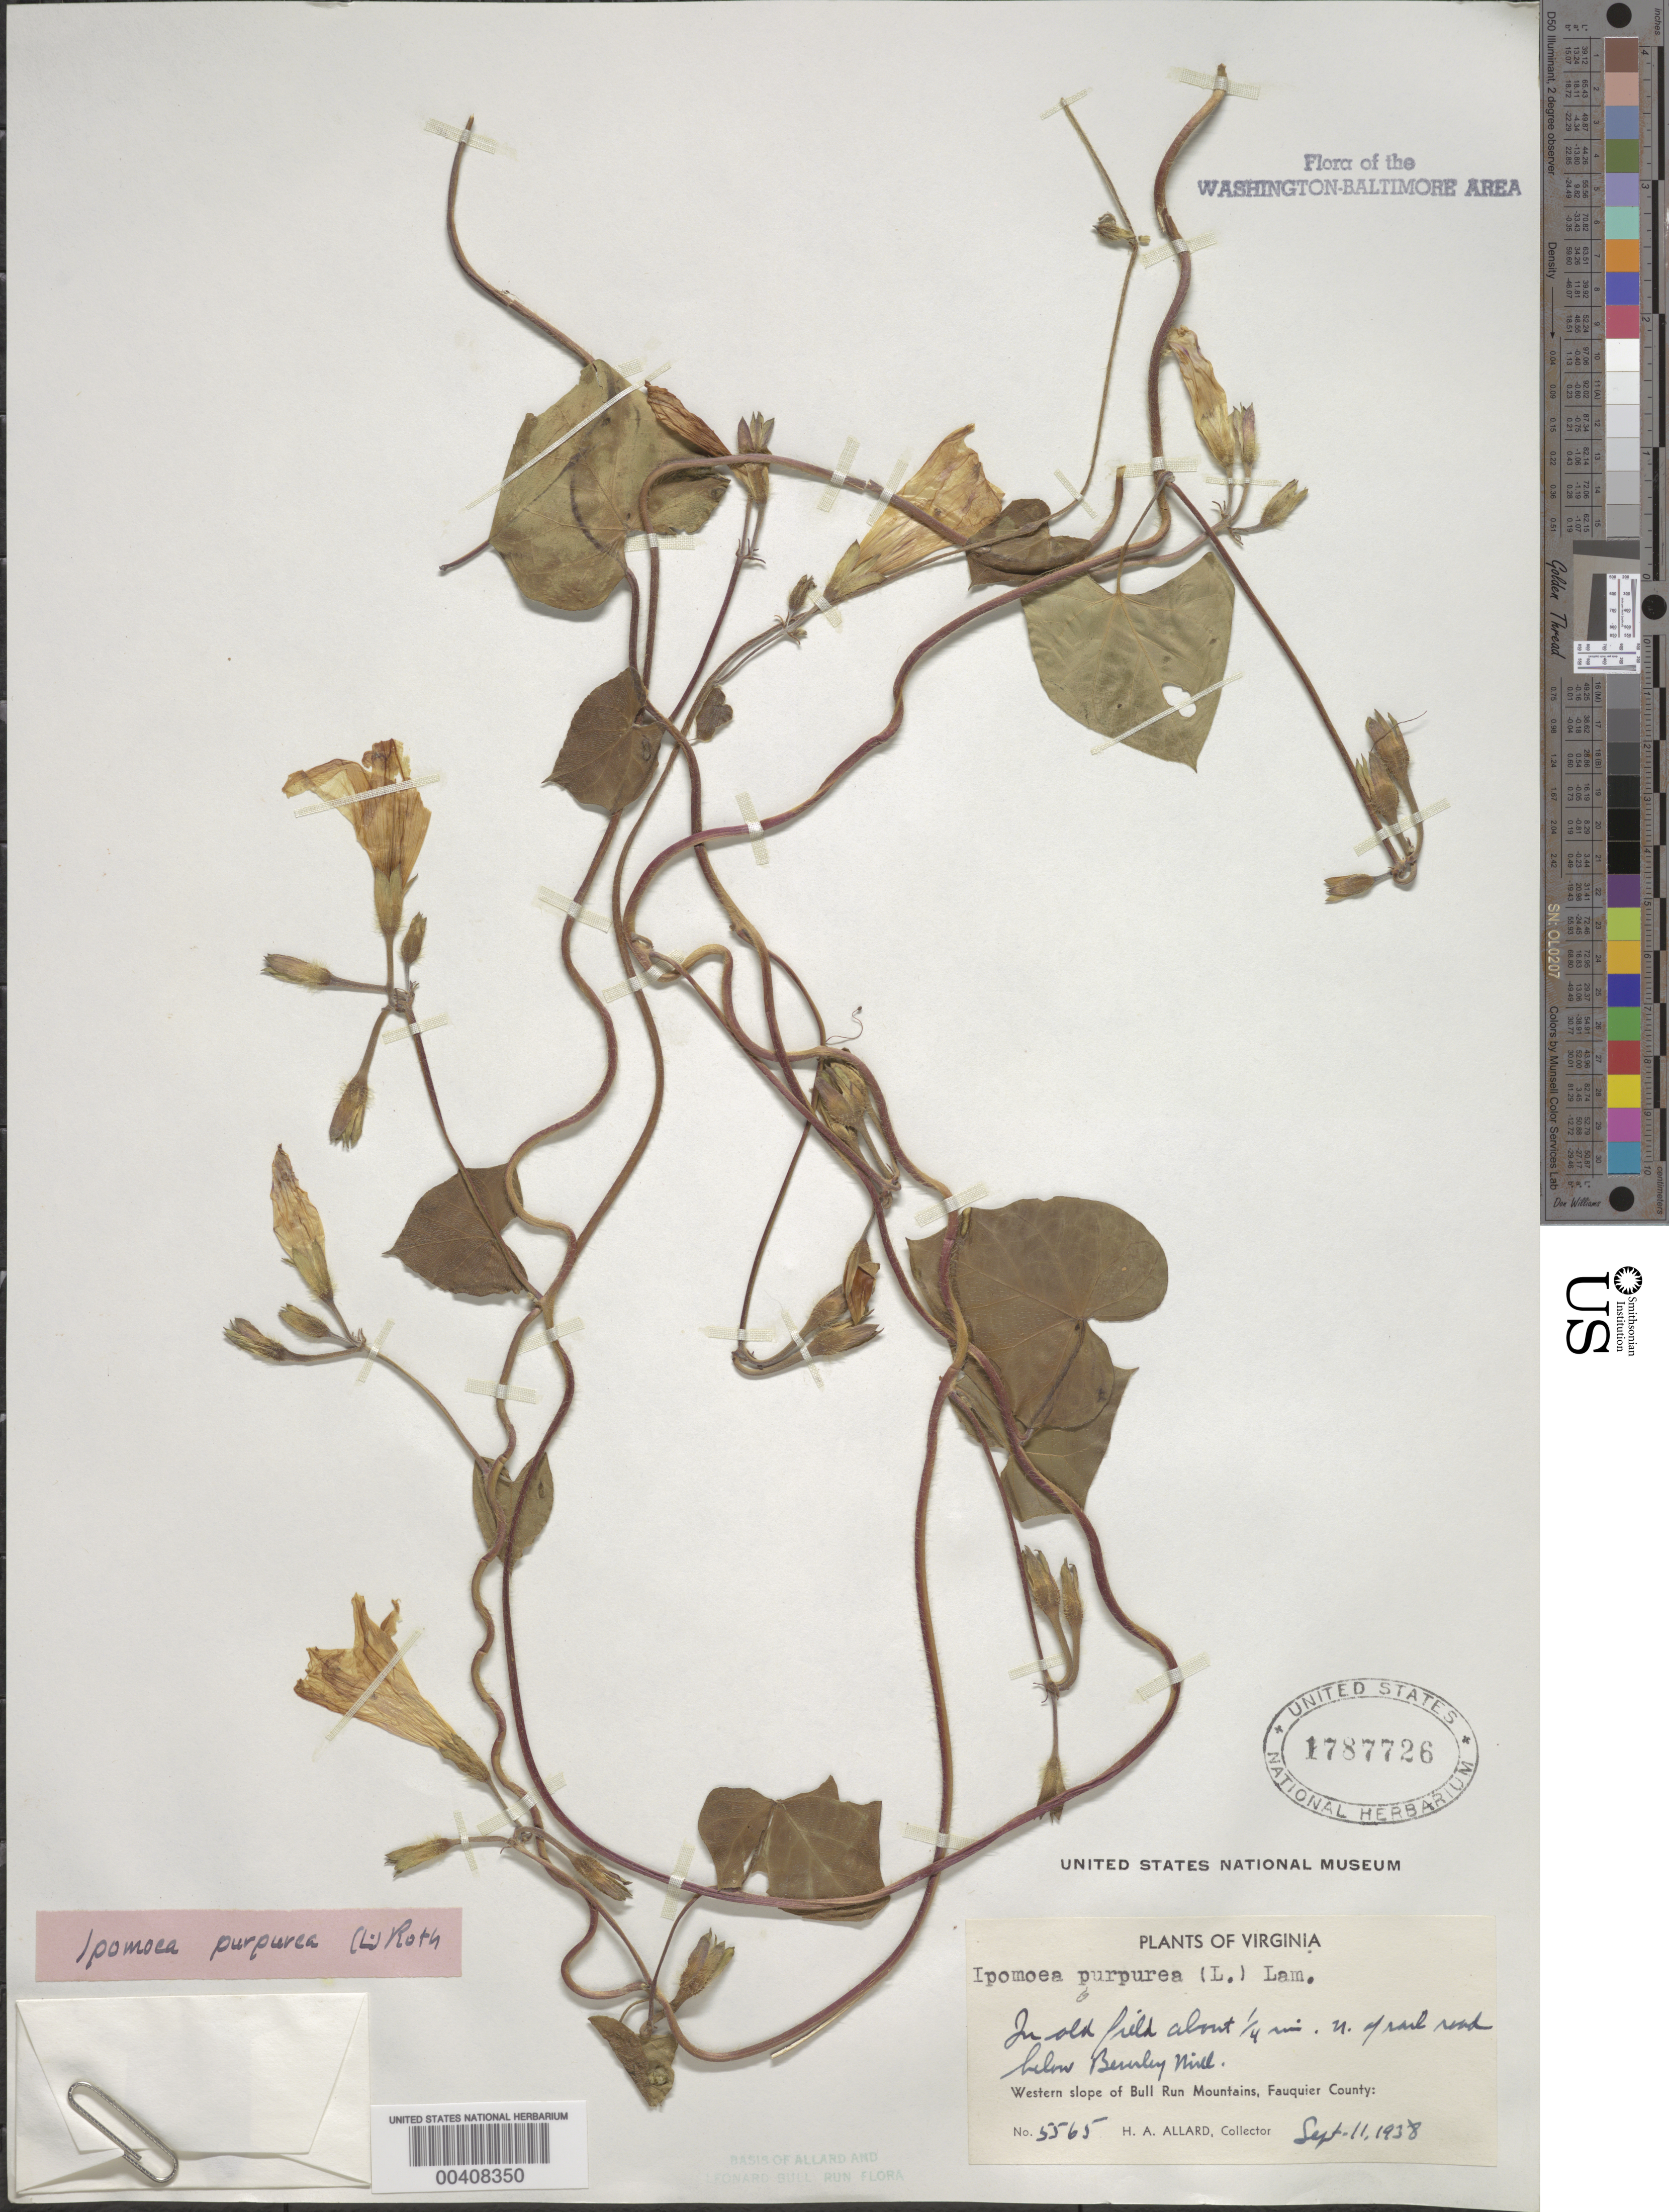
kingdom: Plantae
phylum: Tracheophyta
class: Magnoliopsida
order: Solanales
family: Convolvulaceae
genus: Ipomoea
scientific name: Ipomoea purpurea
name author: (L.) Roth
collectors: H. A. Allard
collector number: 5565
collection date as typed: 11 Sep 1938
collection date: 1938-09-11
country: United States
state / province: Virginia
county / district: Fauquier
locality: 1/4 mi. N of R.R. below Beverley Mill, western slope of Bull Run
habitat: Old field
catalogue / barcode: US 1787726